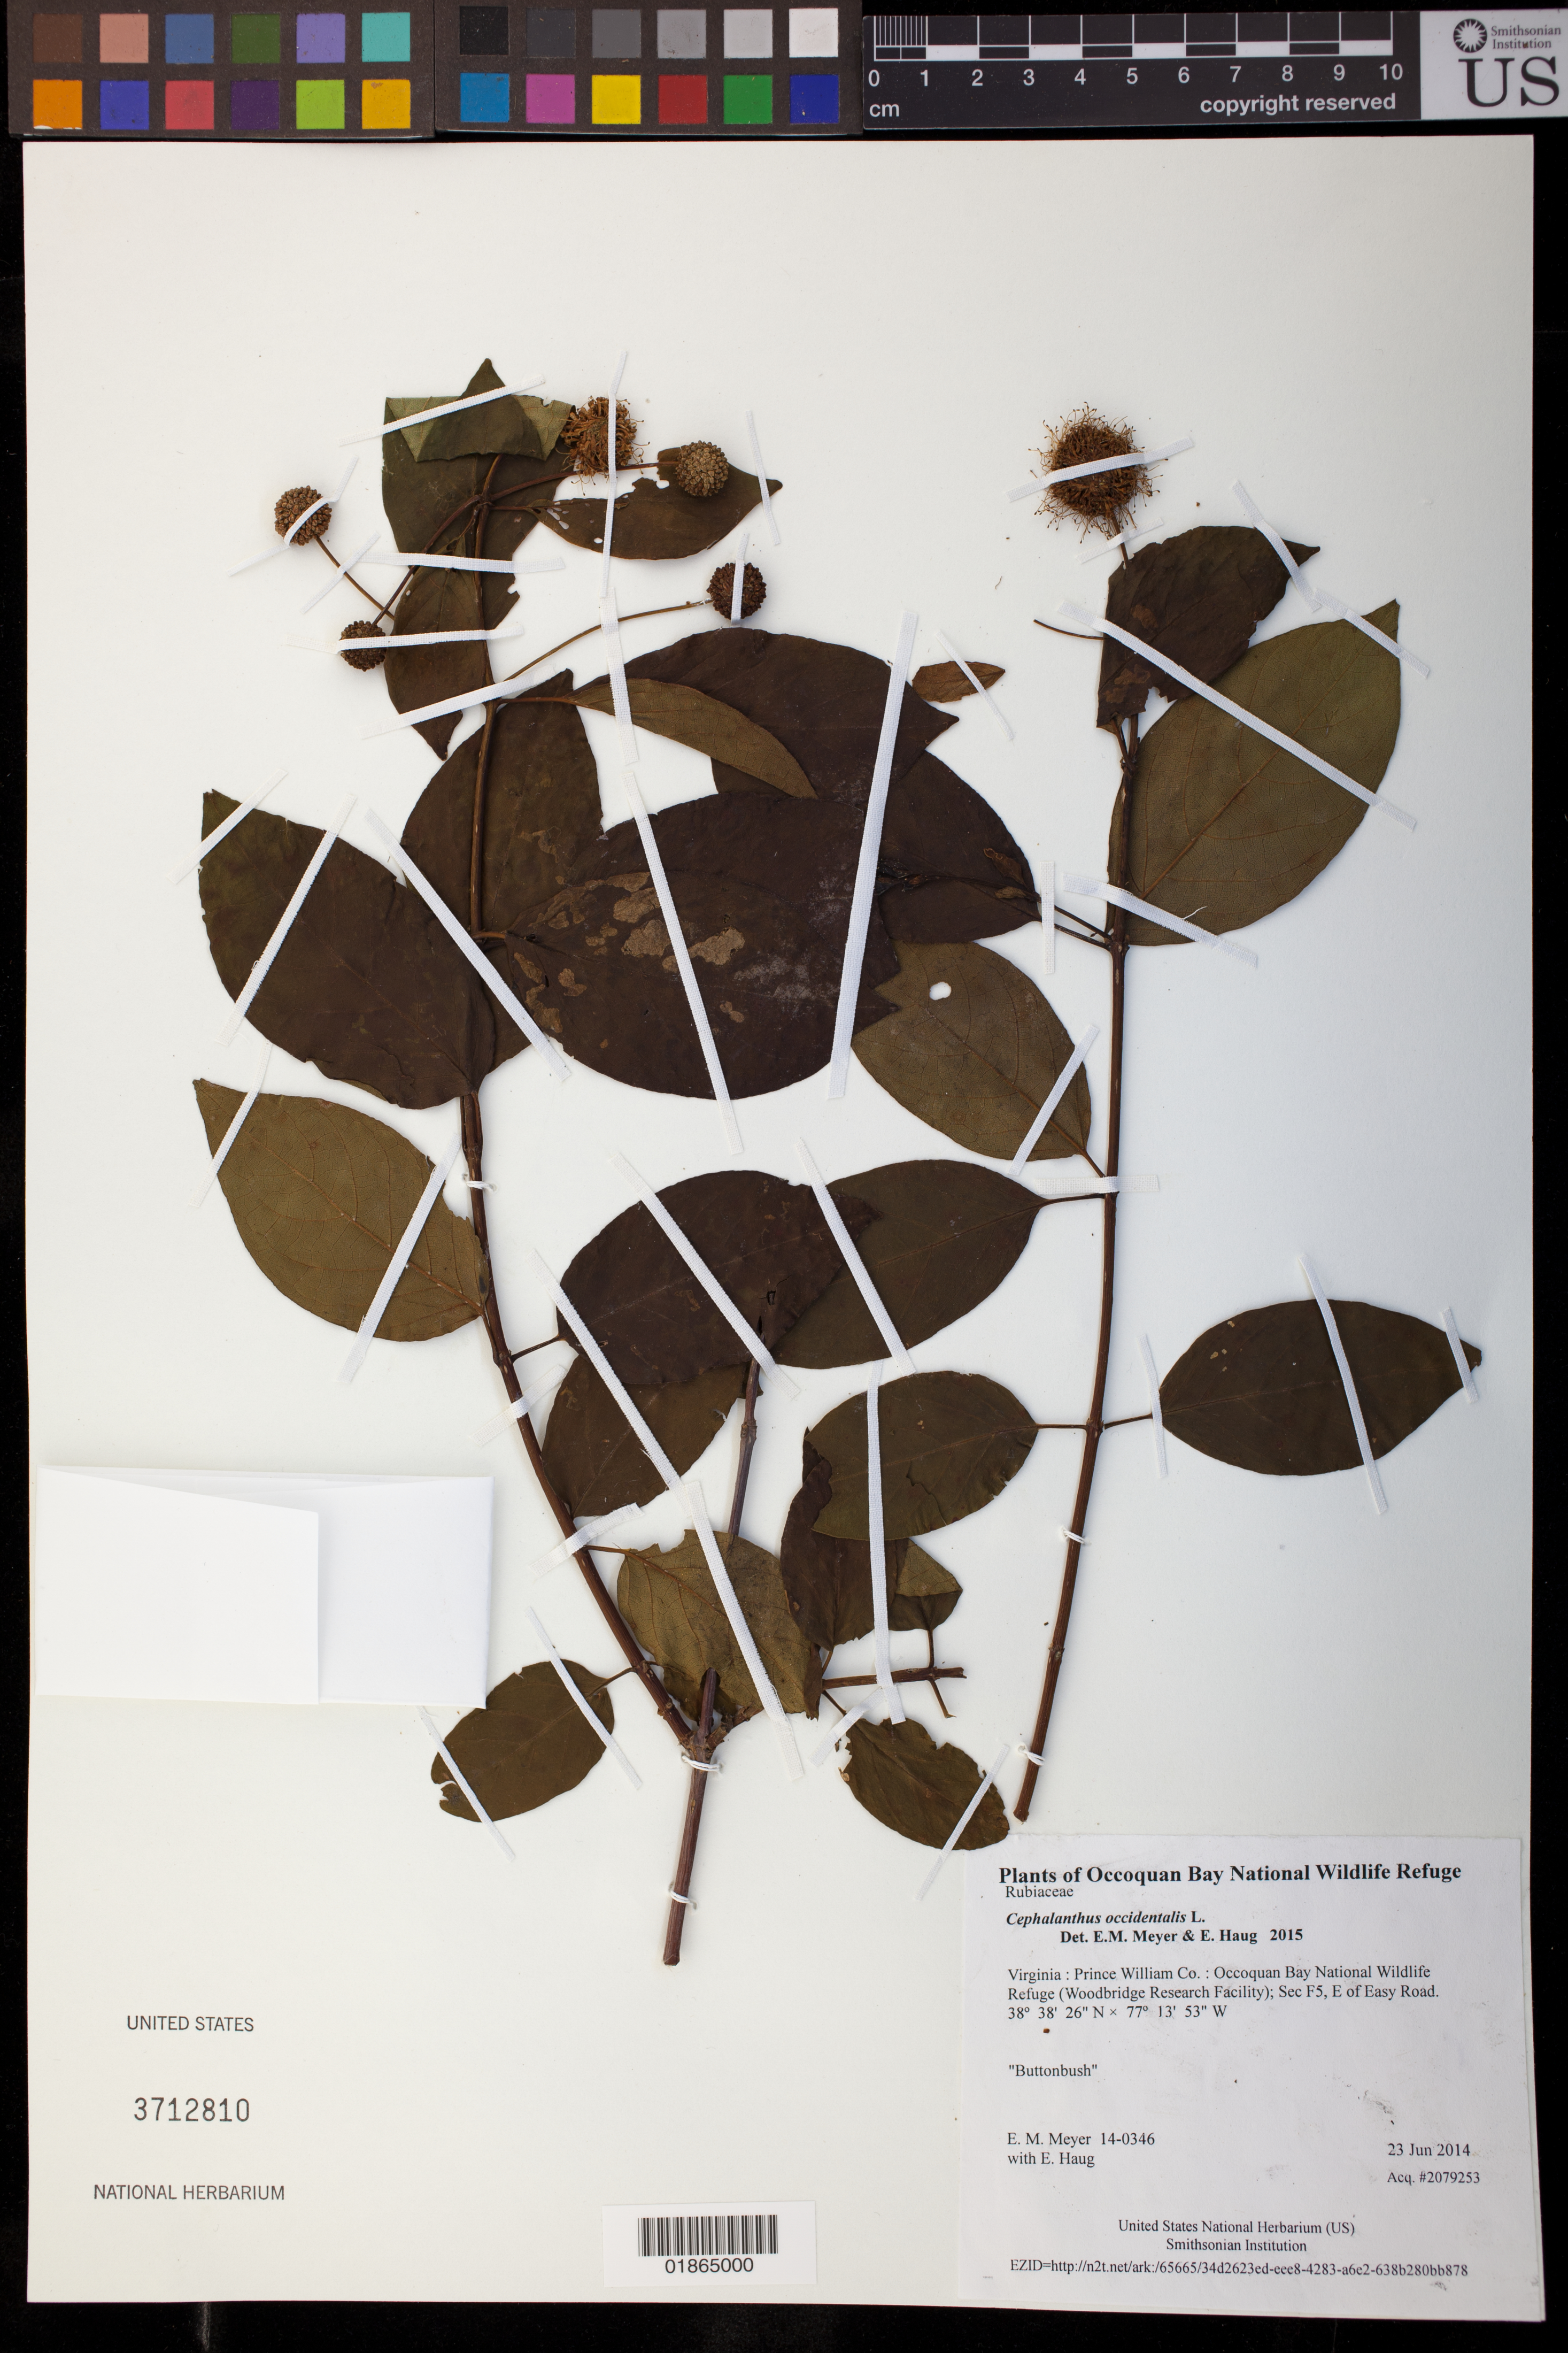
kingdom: Plantae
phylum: Tracheophyta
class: Magnoliopsida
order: Gentianales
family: Rubiaceae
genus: Cephalanthus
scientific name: Cephalanthus occidentalis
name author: L.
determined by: Meyer, E. M.; Haug, E.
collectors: E. M. Meyer & E. Haug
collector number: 14-0346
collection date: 2014-06-23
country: United States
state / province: Virginia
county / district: Prince William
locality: Occoquan Bay National Wildlife Refuge (Woodbridge Research Facility); Sec F5, E of Easy Road.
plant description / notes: Buttonbush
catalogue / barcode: US 3712810